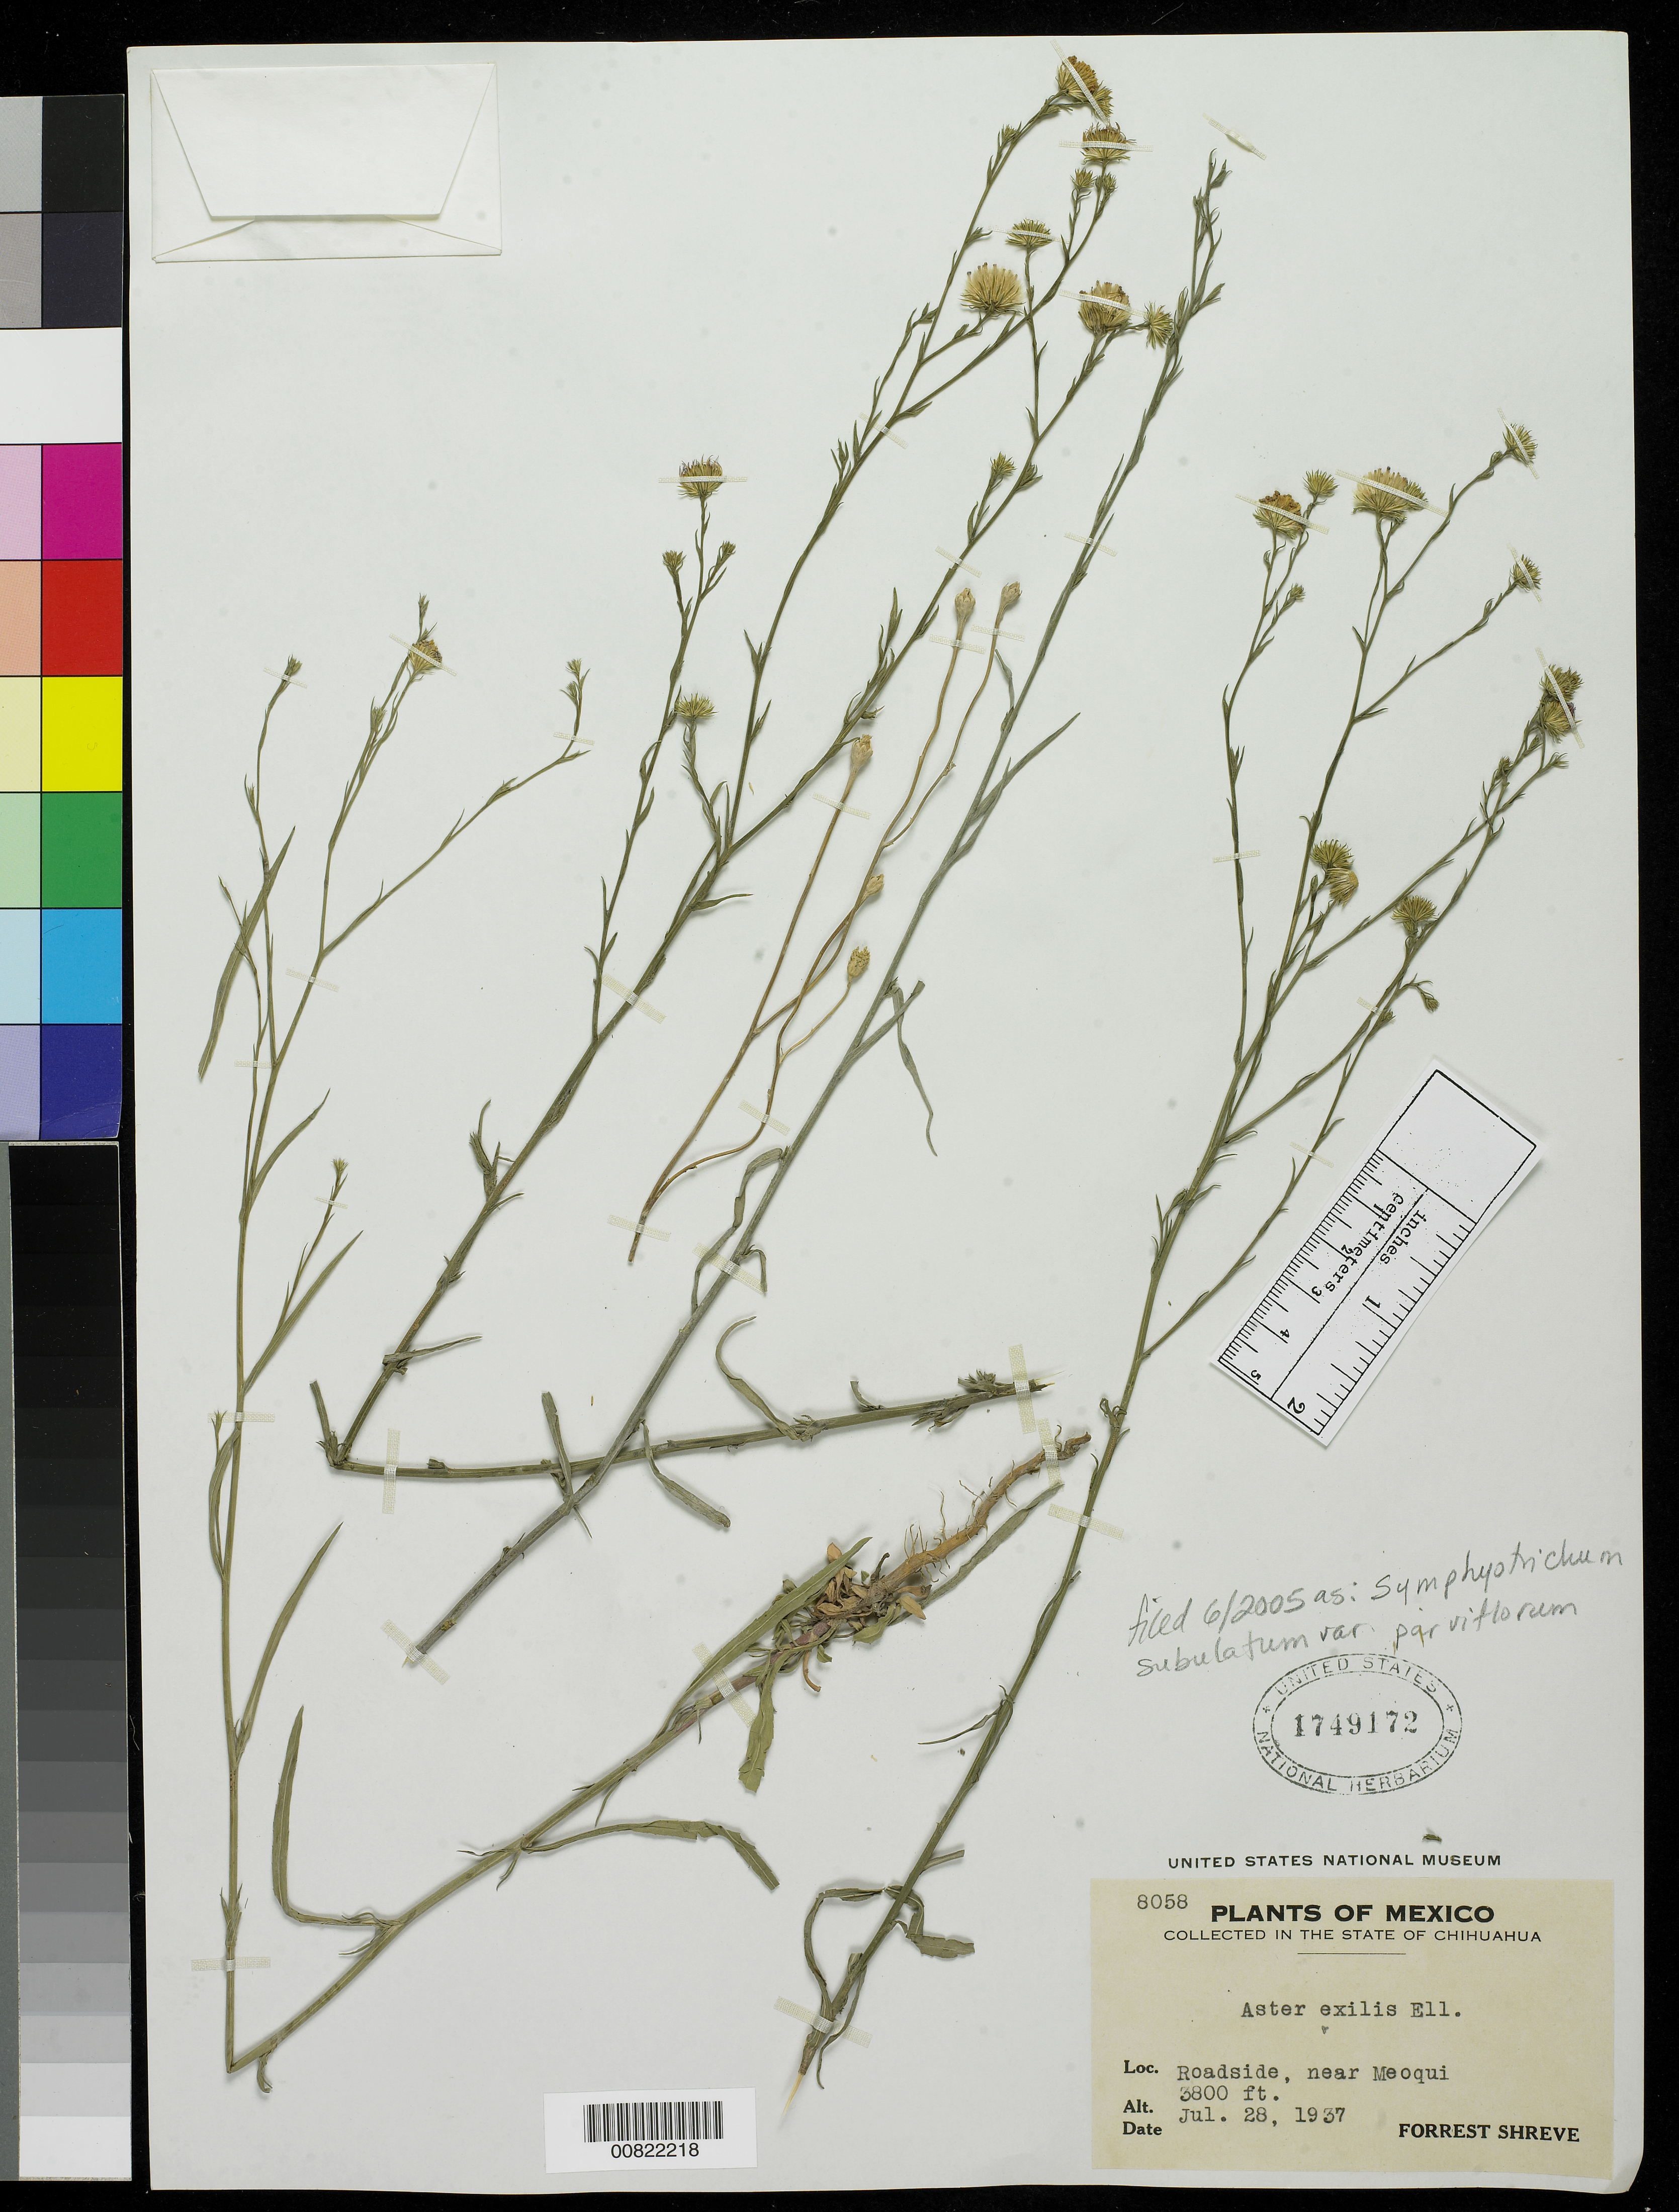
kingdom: Plantae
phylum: Tracheophyta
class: Magnoliopsida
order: Asterales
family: Asteraceae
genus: Symphyotrichum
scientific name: Symphyotrichum subulatum var. parviflorum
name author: (Nees) S.D. Sundb.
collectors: F. Shreve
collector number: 8058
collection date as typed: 28 Jul 1937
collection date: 1937-07-28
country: Mexico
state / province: Chihuahua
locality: Roadside near Meoqui, Chihuahua.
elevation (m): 1158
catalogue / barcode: US 1749172